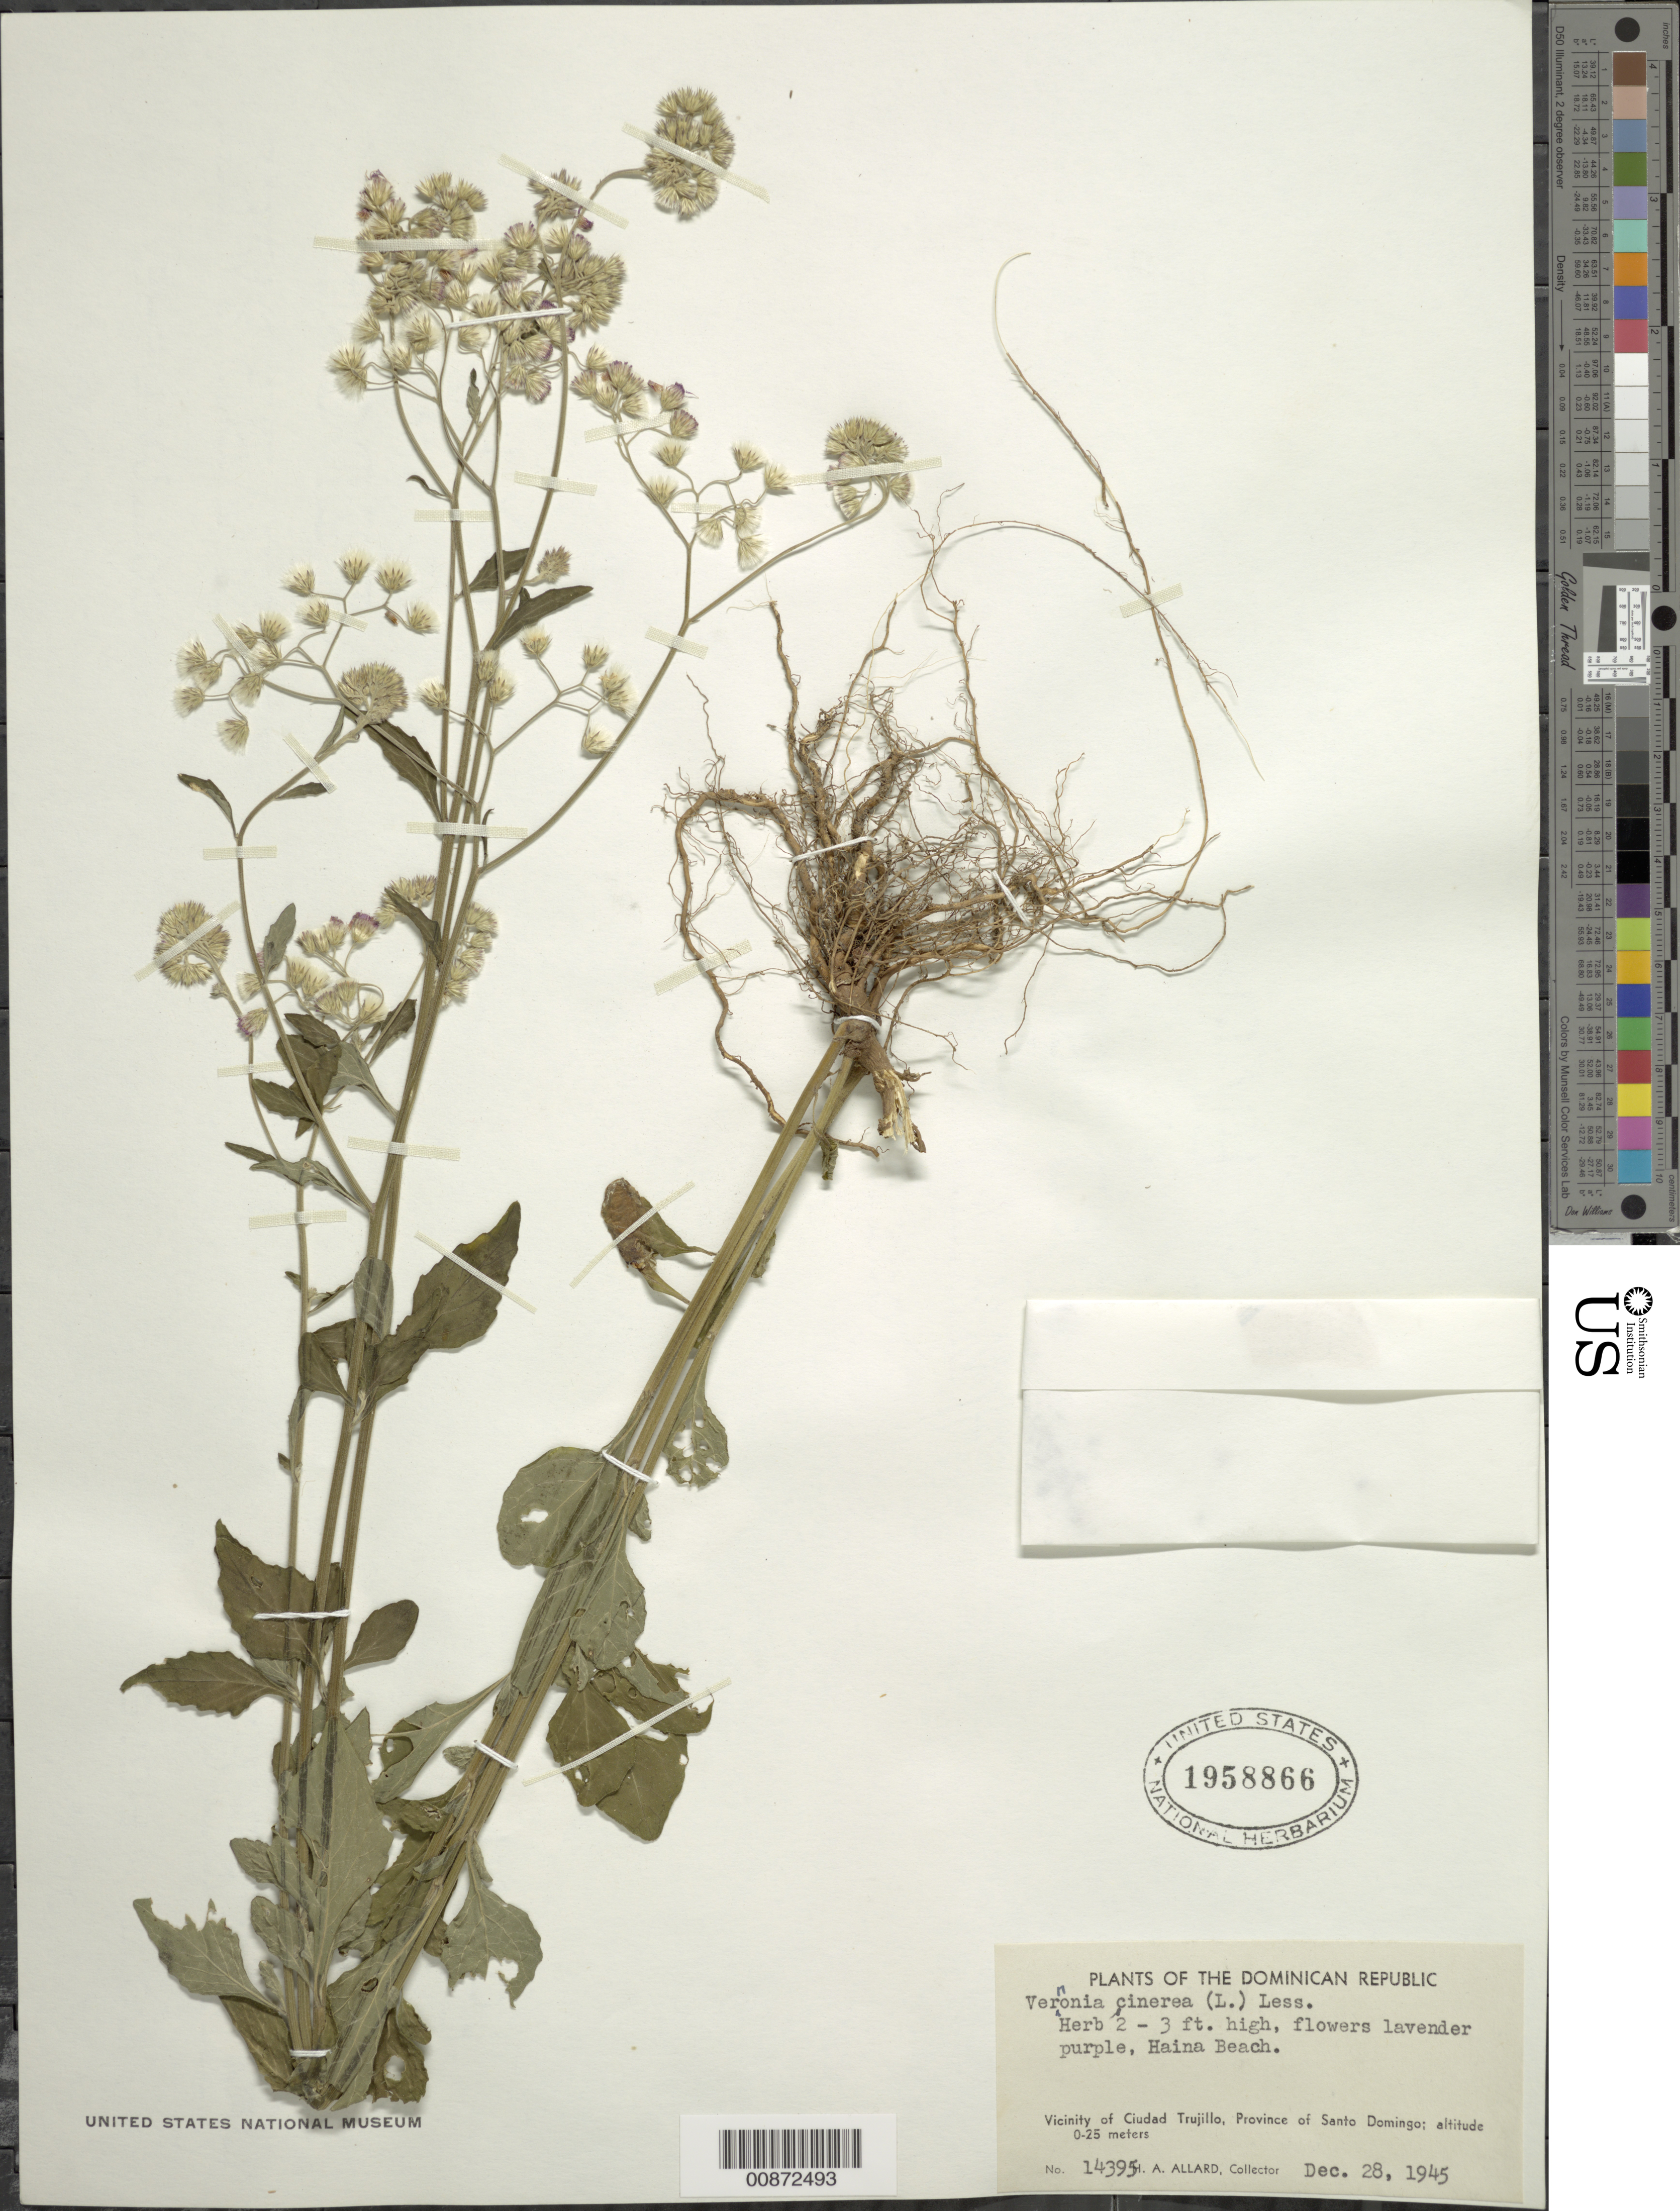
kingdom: Plantae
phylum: Tracheophyta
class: Magnoliopsida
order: Asterales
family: Asteraceae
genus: Cyanthillium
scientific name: Cyanthillium cinereum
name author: (L.) H. Rob.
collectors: H. A. Allard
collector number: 14395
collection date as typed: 28 Dec 1945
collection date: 1945-12-28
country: Dominican Republic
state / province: Distrito Nacional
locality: Haina Beach. Vicinity of Ciudad.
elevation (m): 0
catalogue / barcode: US 1958866